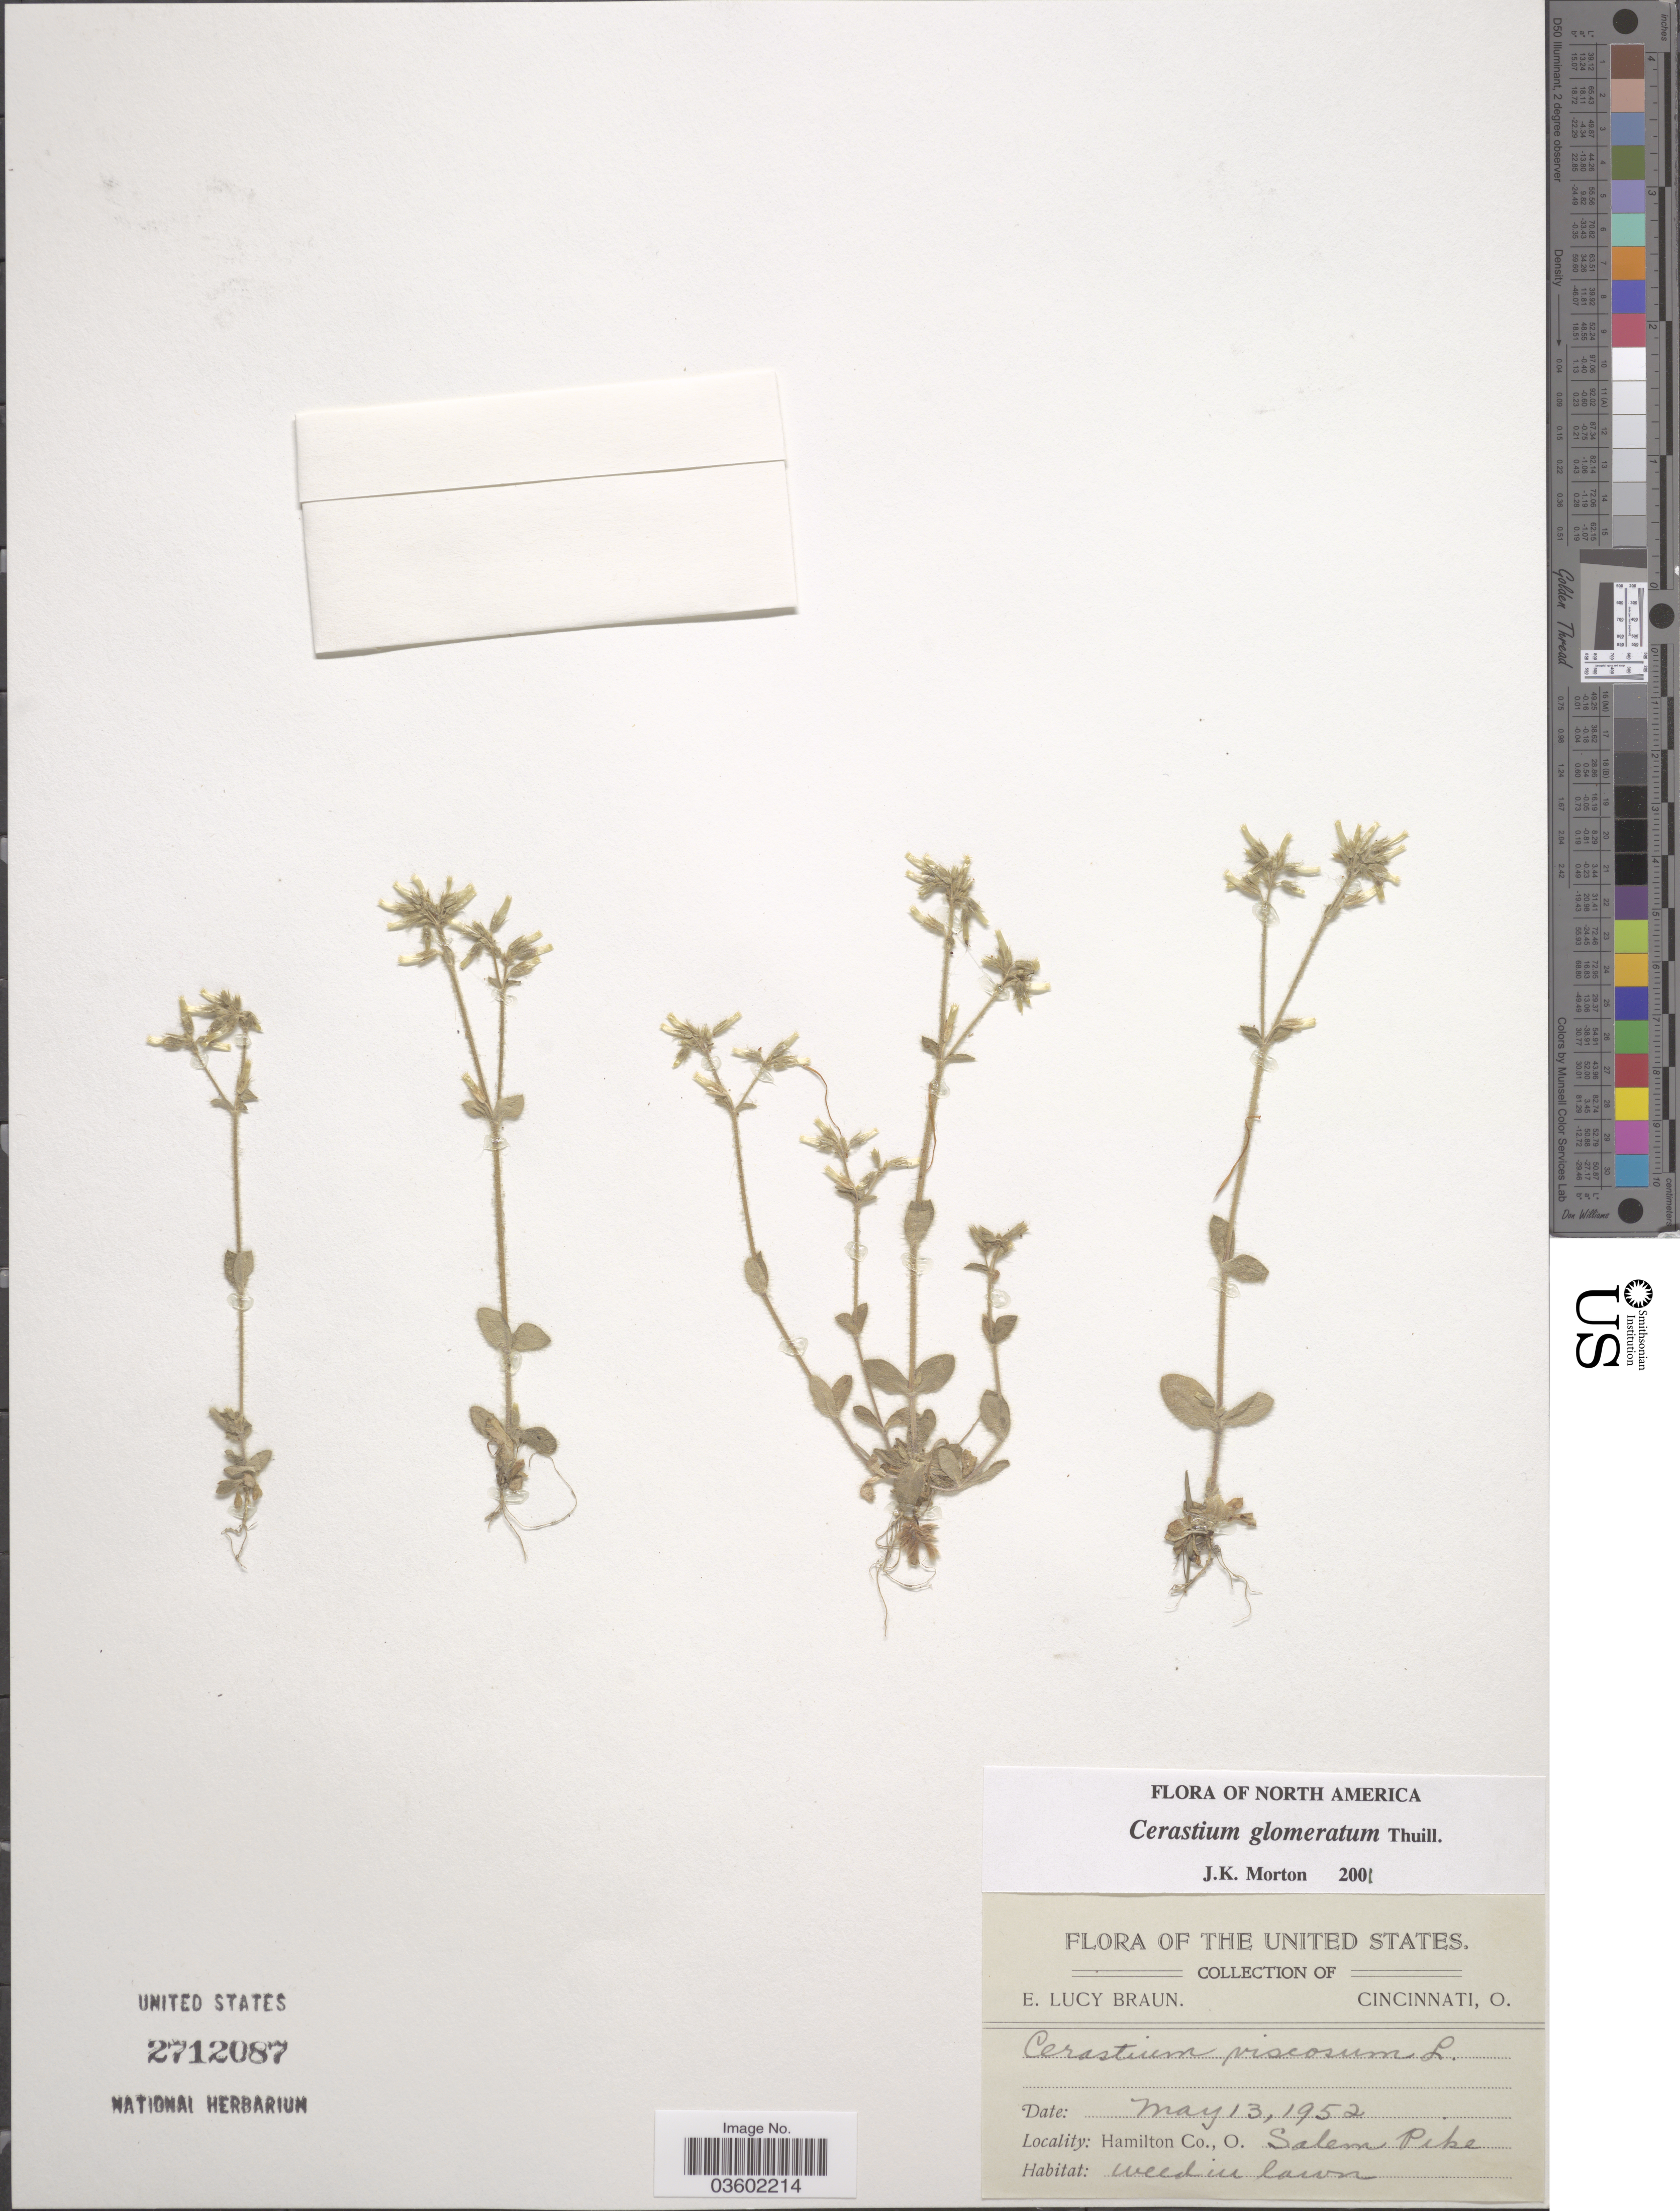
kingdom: Plantae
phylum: Tracheophyta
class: Magnoliopsida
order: Caryophyllales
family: Caryophyllaceae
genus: Cerastium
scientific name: Cerastium viscosum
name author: L.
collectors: E. L. Braun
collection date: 1952-05-13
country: United States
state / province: Ohio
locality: Hamilton Co. Salem Pike.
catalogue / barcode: US 2712087